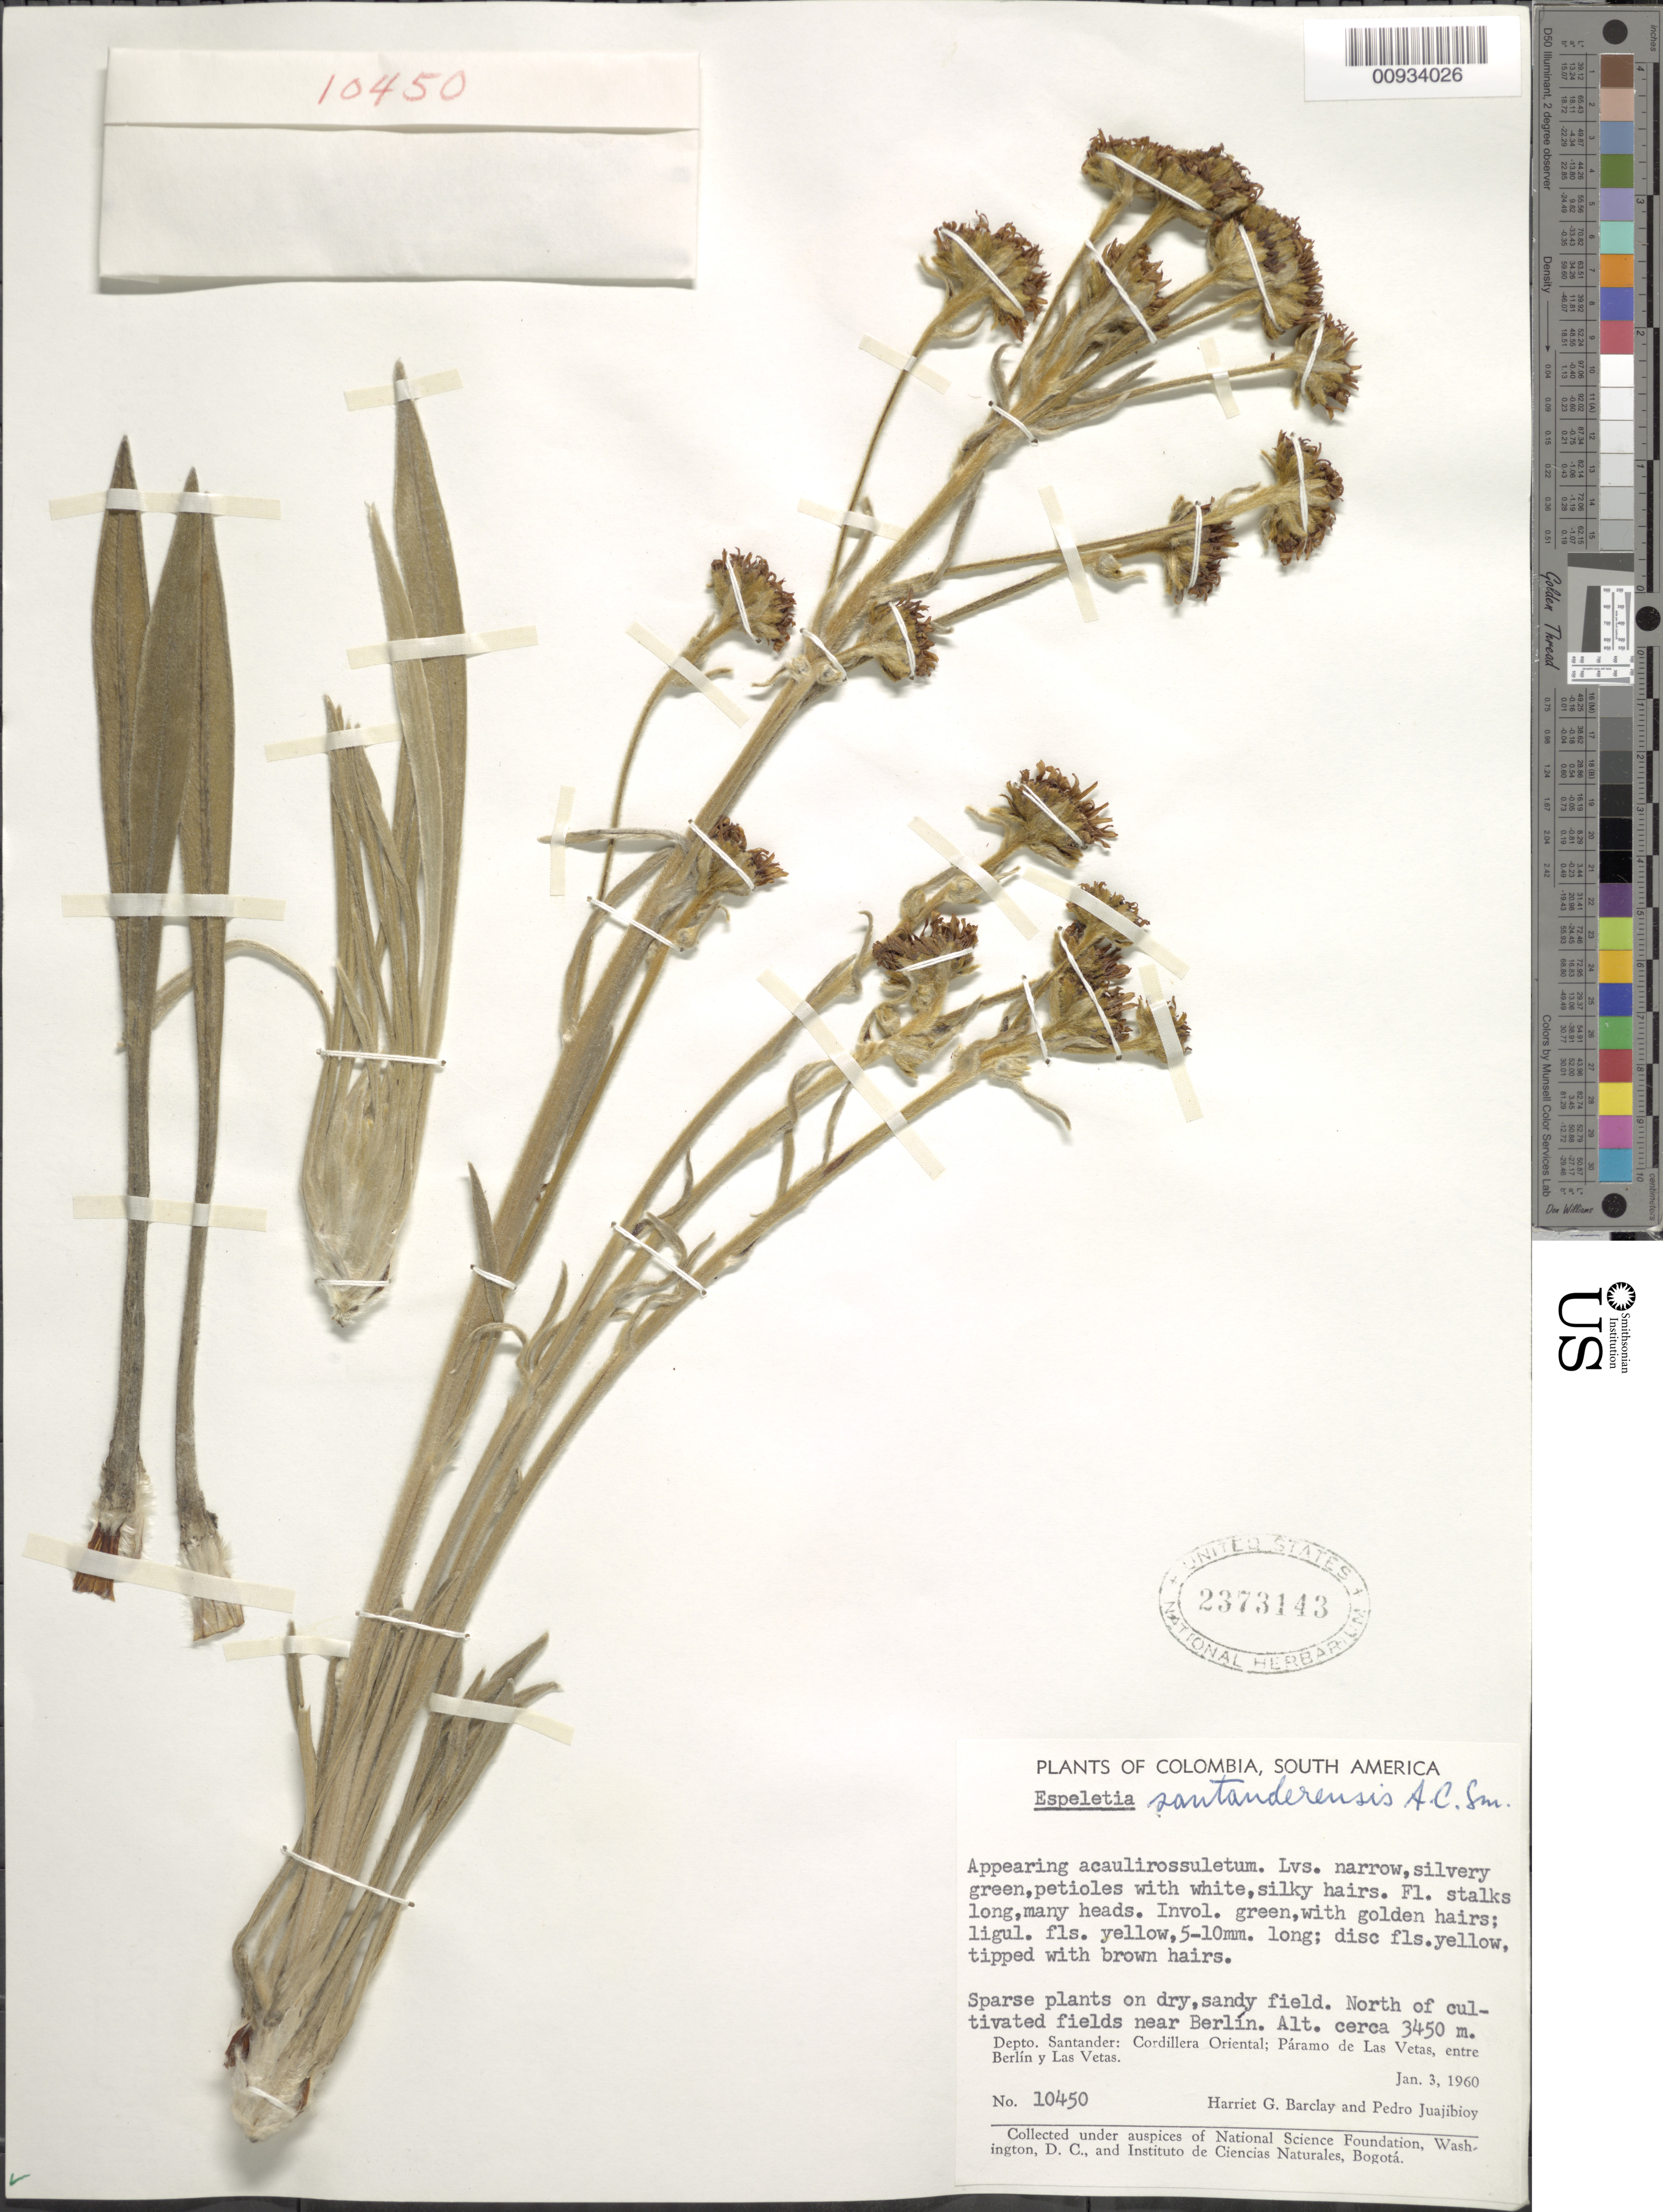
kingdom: Plantae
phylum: Tracheophyta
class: Magnoliopsida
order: Asterales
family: Asteraceae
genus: Espeletiopsis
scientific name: Espeletiopsis santanderensis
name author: (A.C. Sm.) Cuatrec.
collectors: H. G. Barclay & P. Juajibioy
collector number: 10450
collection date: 1960-01-03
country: Colombia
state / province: Santander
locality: Páramo de las Vetas. Entre Berlín y las Vetas.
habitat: Sparse plants on dry, sandy field. North of cultivated field near Berlín.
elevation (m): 3450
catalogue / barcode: US 2373143